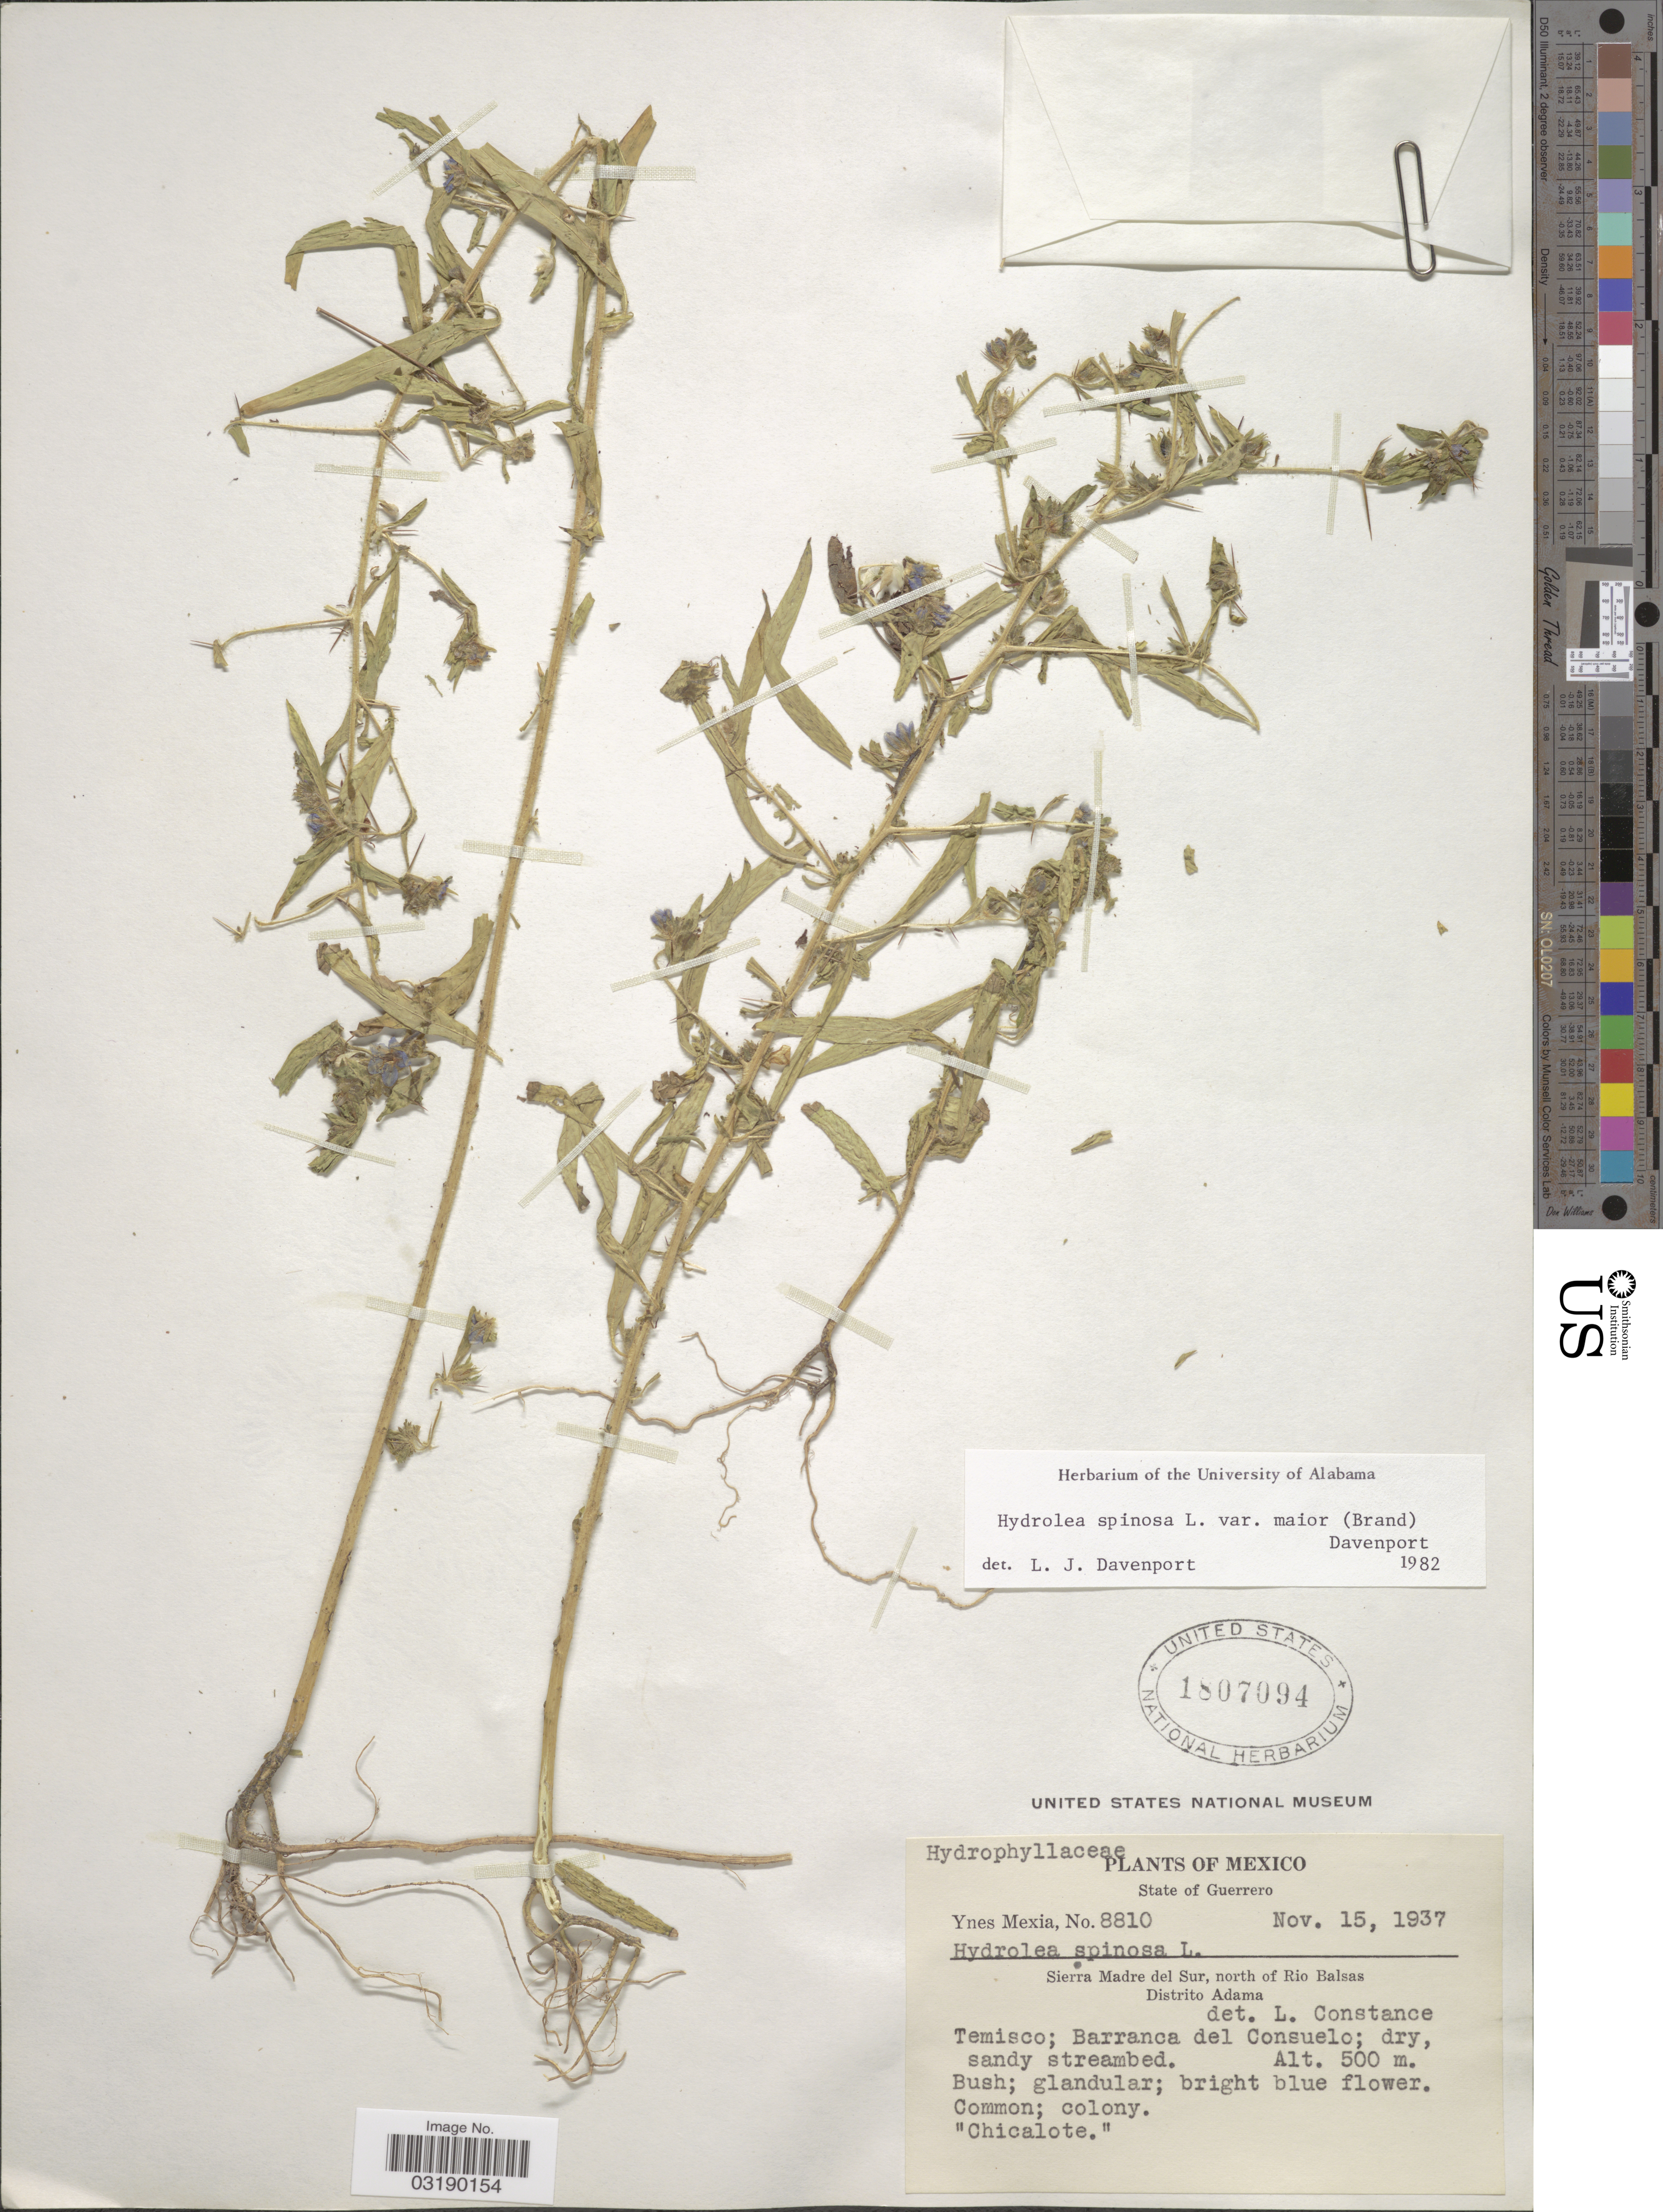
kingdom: Plantae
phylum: Tracheophyta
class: Magnoliopsida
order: Solanales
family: Hydroleaceae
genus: Hydrolea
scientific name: Hydrolea spinosa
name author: L.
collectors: Y. Mexia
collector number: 8810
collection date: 1937-11-15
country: Mexico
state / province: Guerrero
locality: Sierra Madre del Sur, north of Rio Balsas. Distrito Adama. Temisco; Barranca del Consuelo.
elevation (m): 500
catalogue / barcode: US 1807094